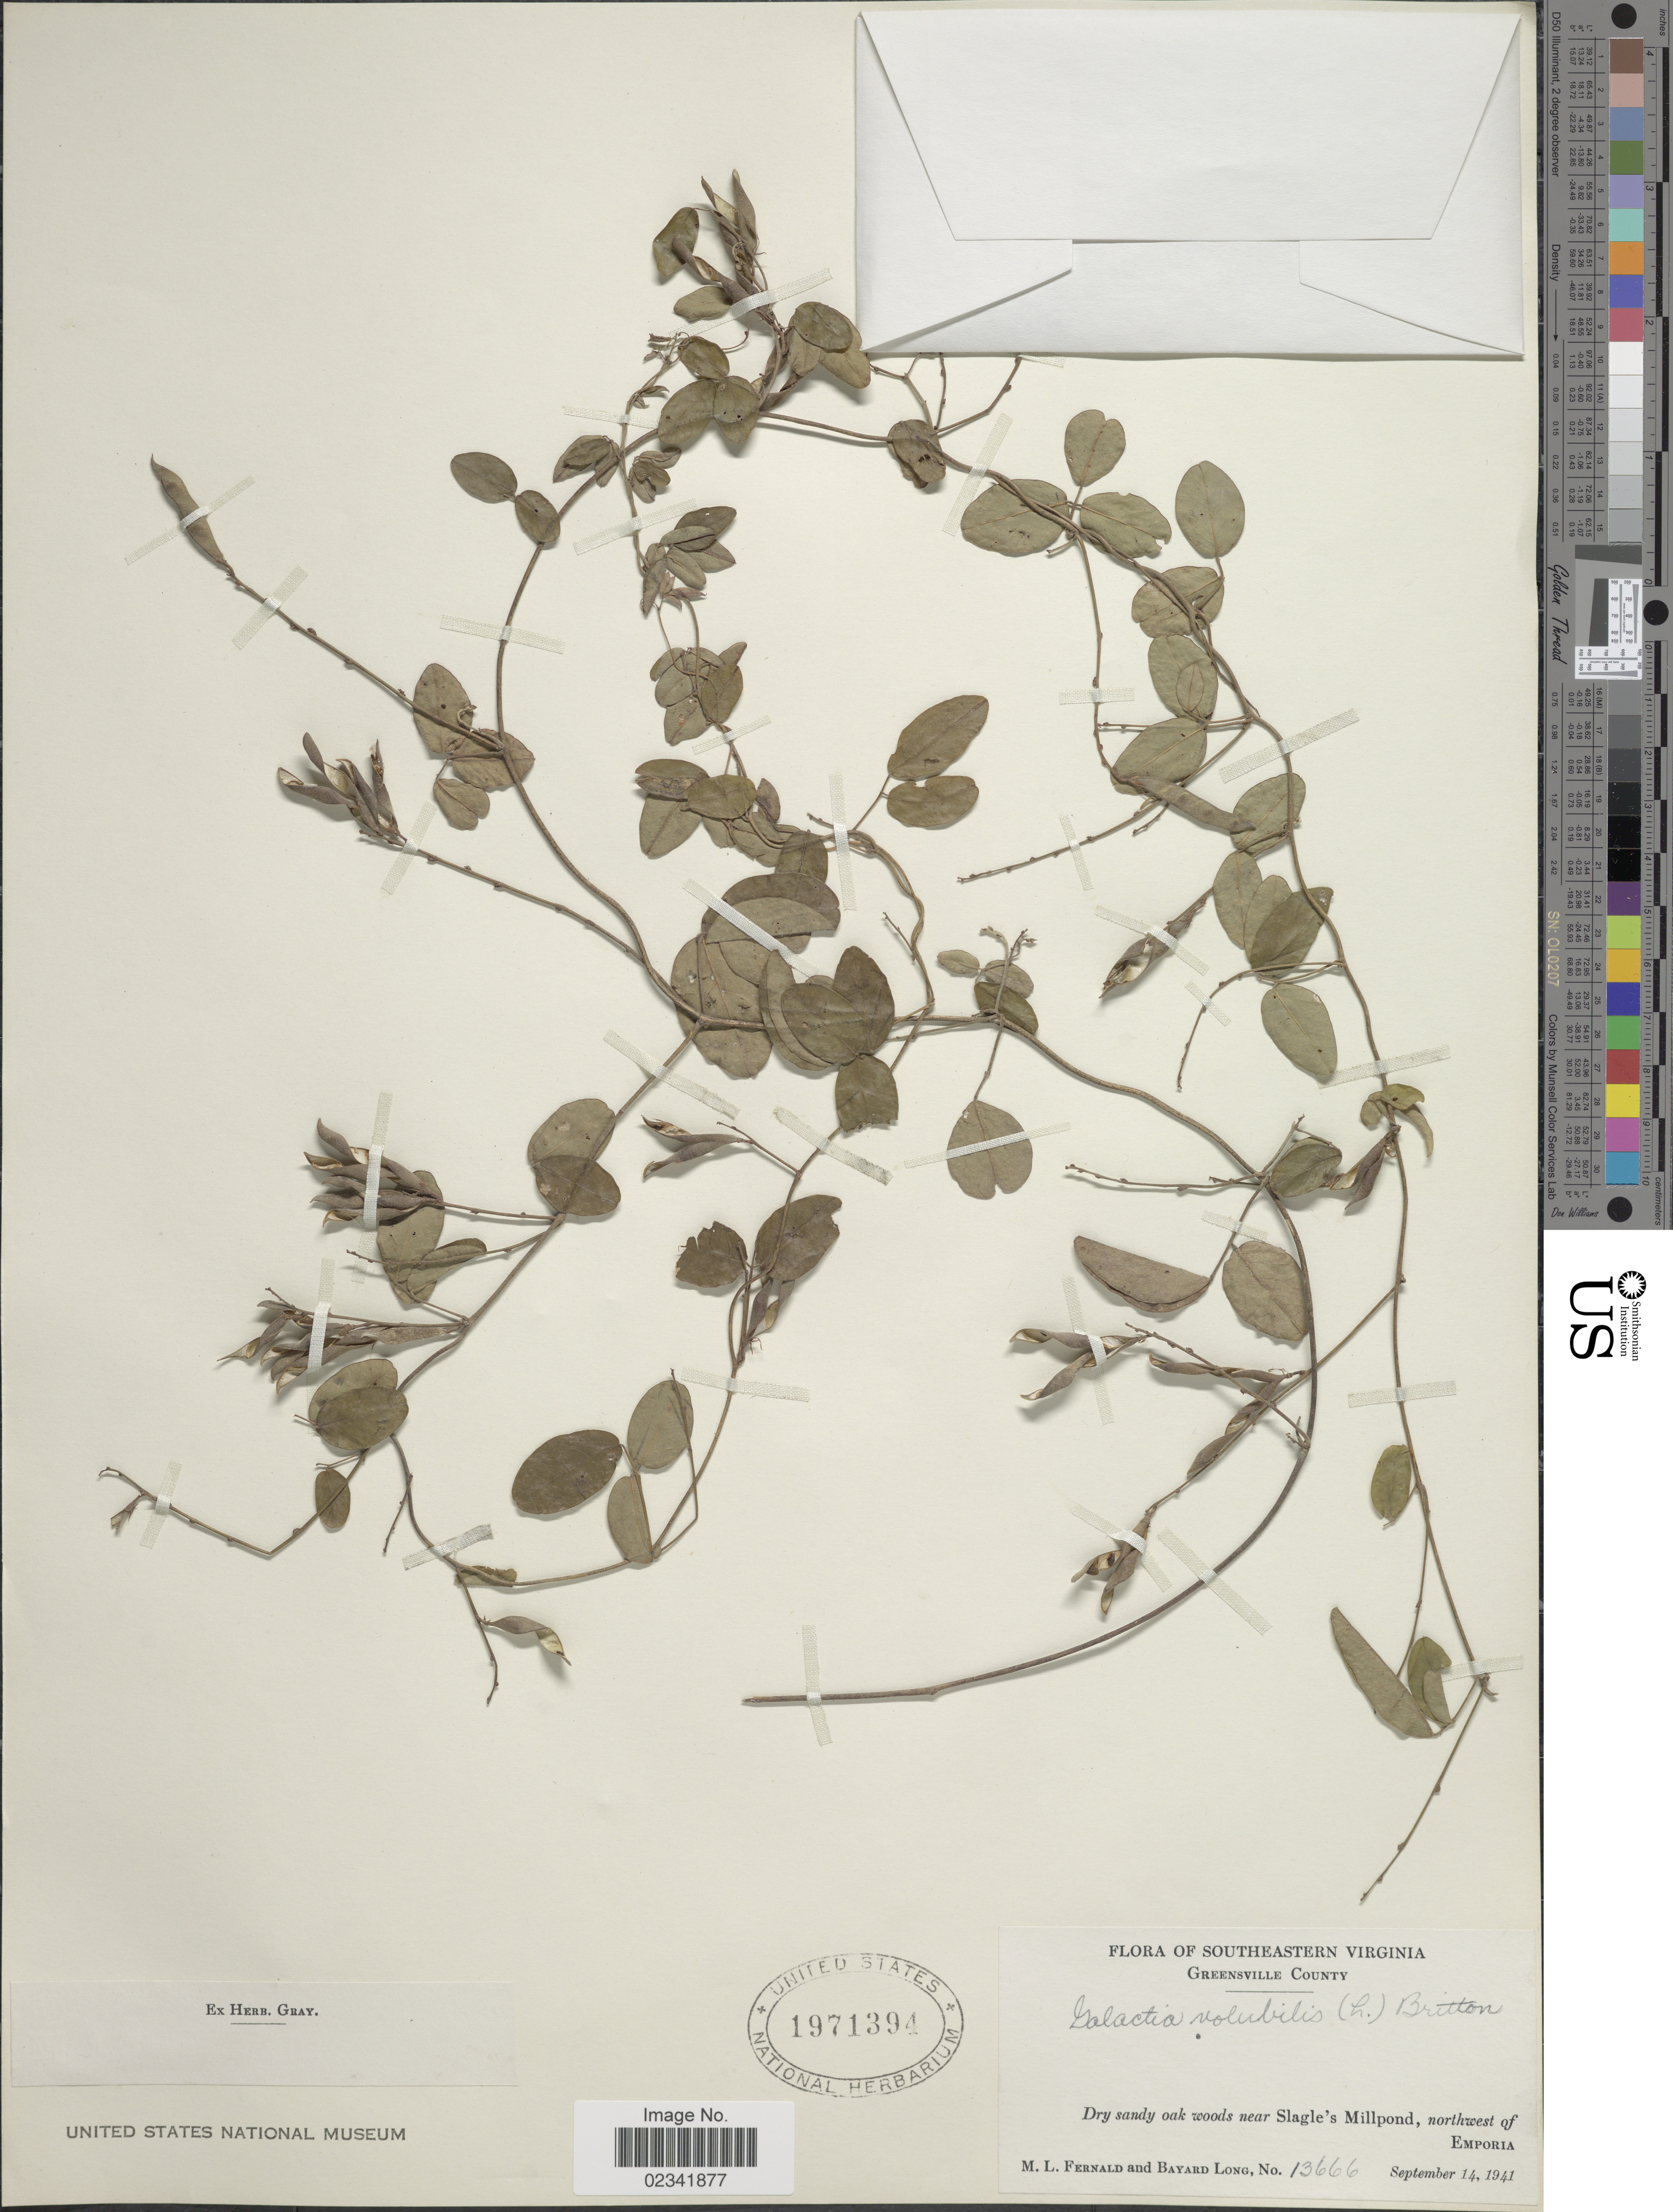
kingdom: Plantae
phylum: Tracheophyta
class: Magnoliopsida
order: Fabales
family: Fabaceae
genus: Galactia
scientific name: Galactia volubilis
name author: (L.) Britton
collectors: M. L. Fernald & B. Long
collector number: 13666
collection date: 1941-09-14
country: United States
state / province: Virginia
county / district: Greensville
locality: Southeastern Virginia, Greensville County, Dry sandy oak woods near Slagle's Millpond, northwest of Emporia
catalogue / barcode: US 1971394